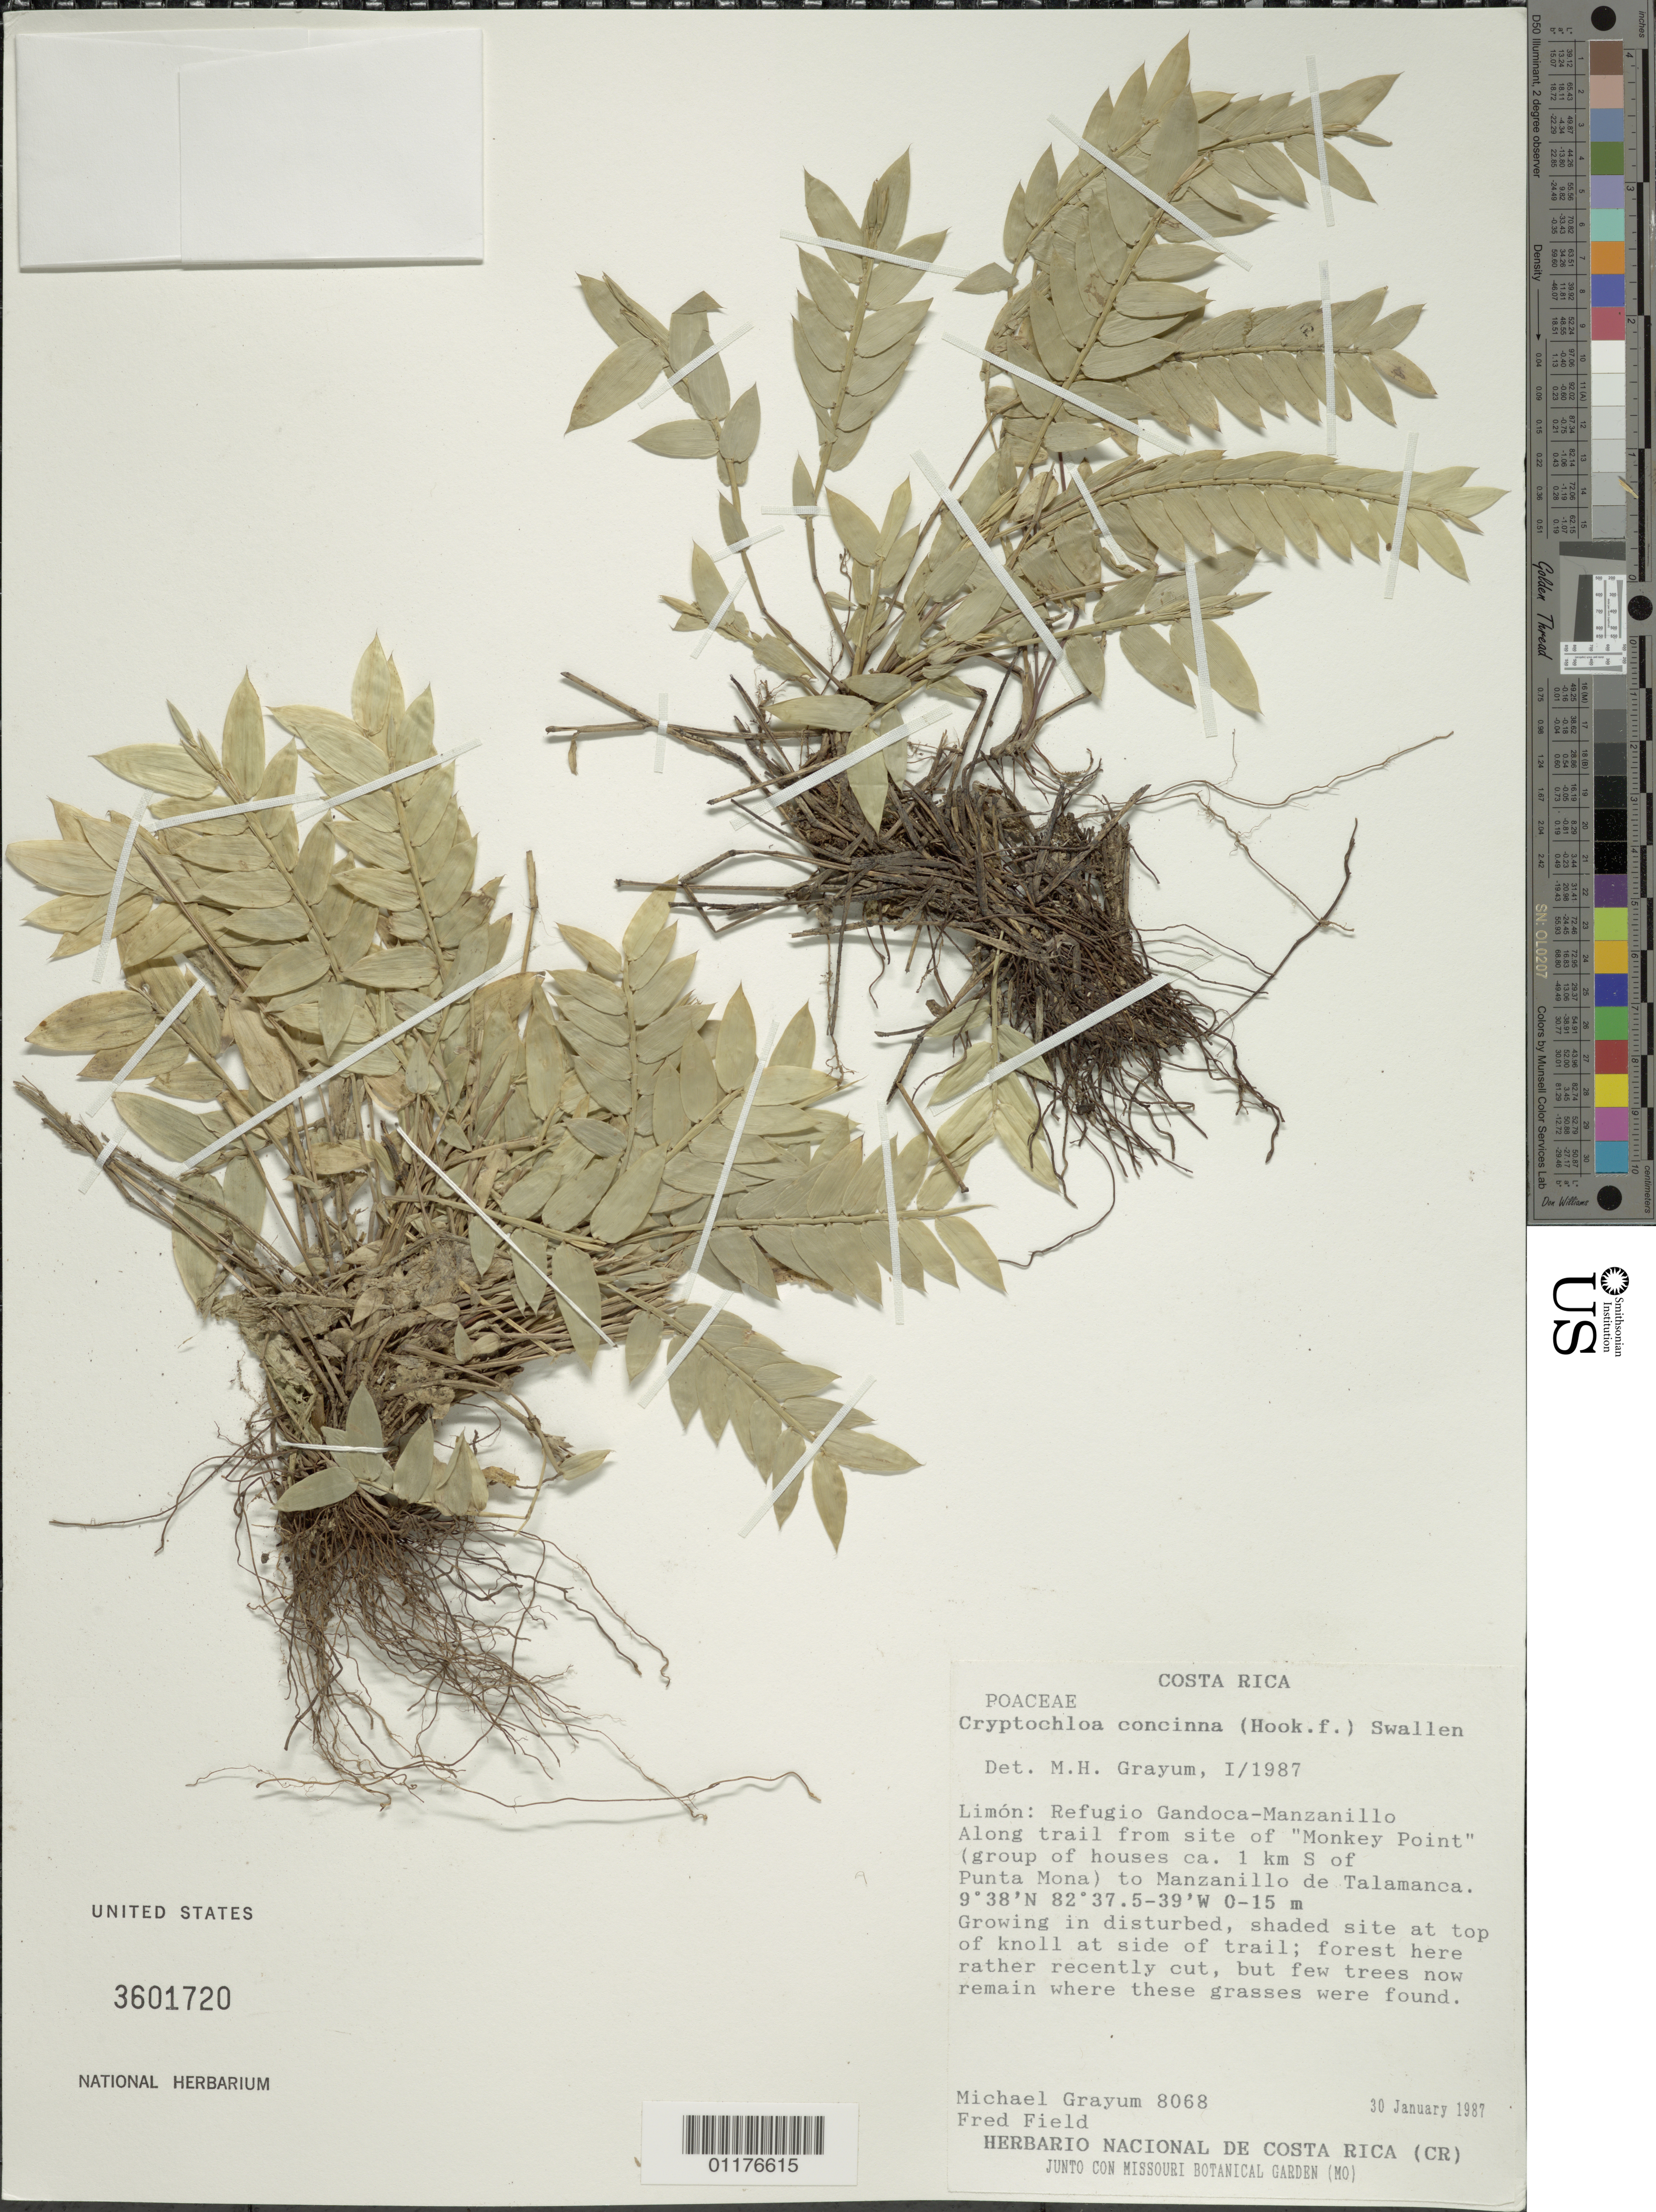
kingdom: Plantae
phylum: Tracheophyta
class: Liliopsida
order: Poales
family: Poaceae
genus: Cryptochloa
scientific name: Cryptochloa concinna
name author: (Hook. f.) Swallen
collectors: M. H. Grayum & F. Field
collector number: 8068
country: Costa Rica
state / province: Limón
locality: Refugio Gandoca-Manzanillo, along trail from site of Monkey Point, S of Punta Mona to Manzanillo de Talamanca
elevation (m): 0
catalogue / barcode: US 3601720